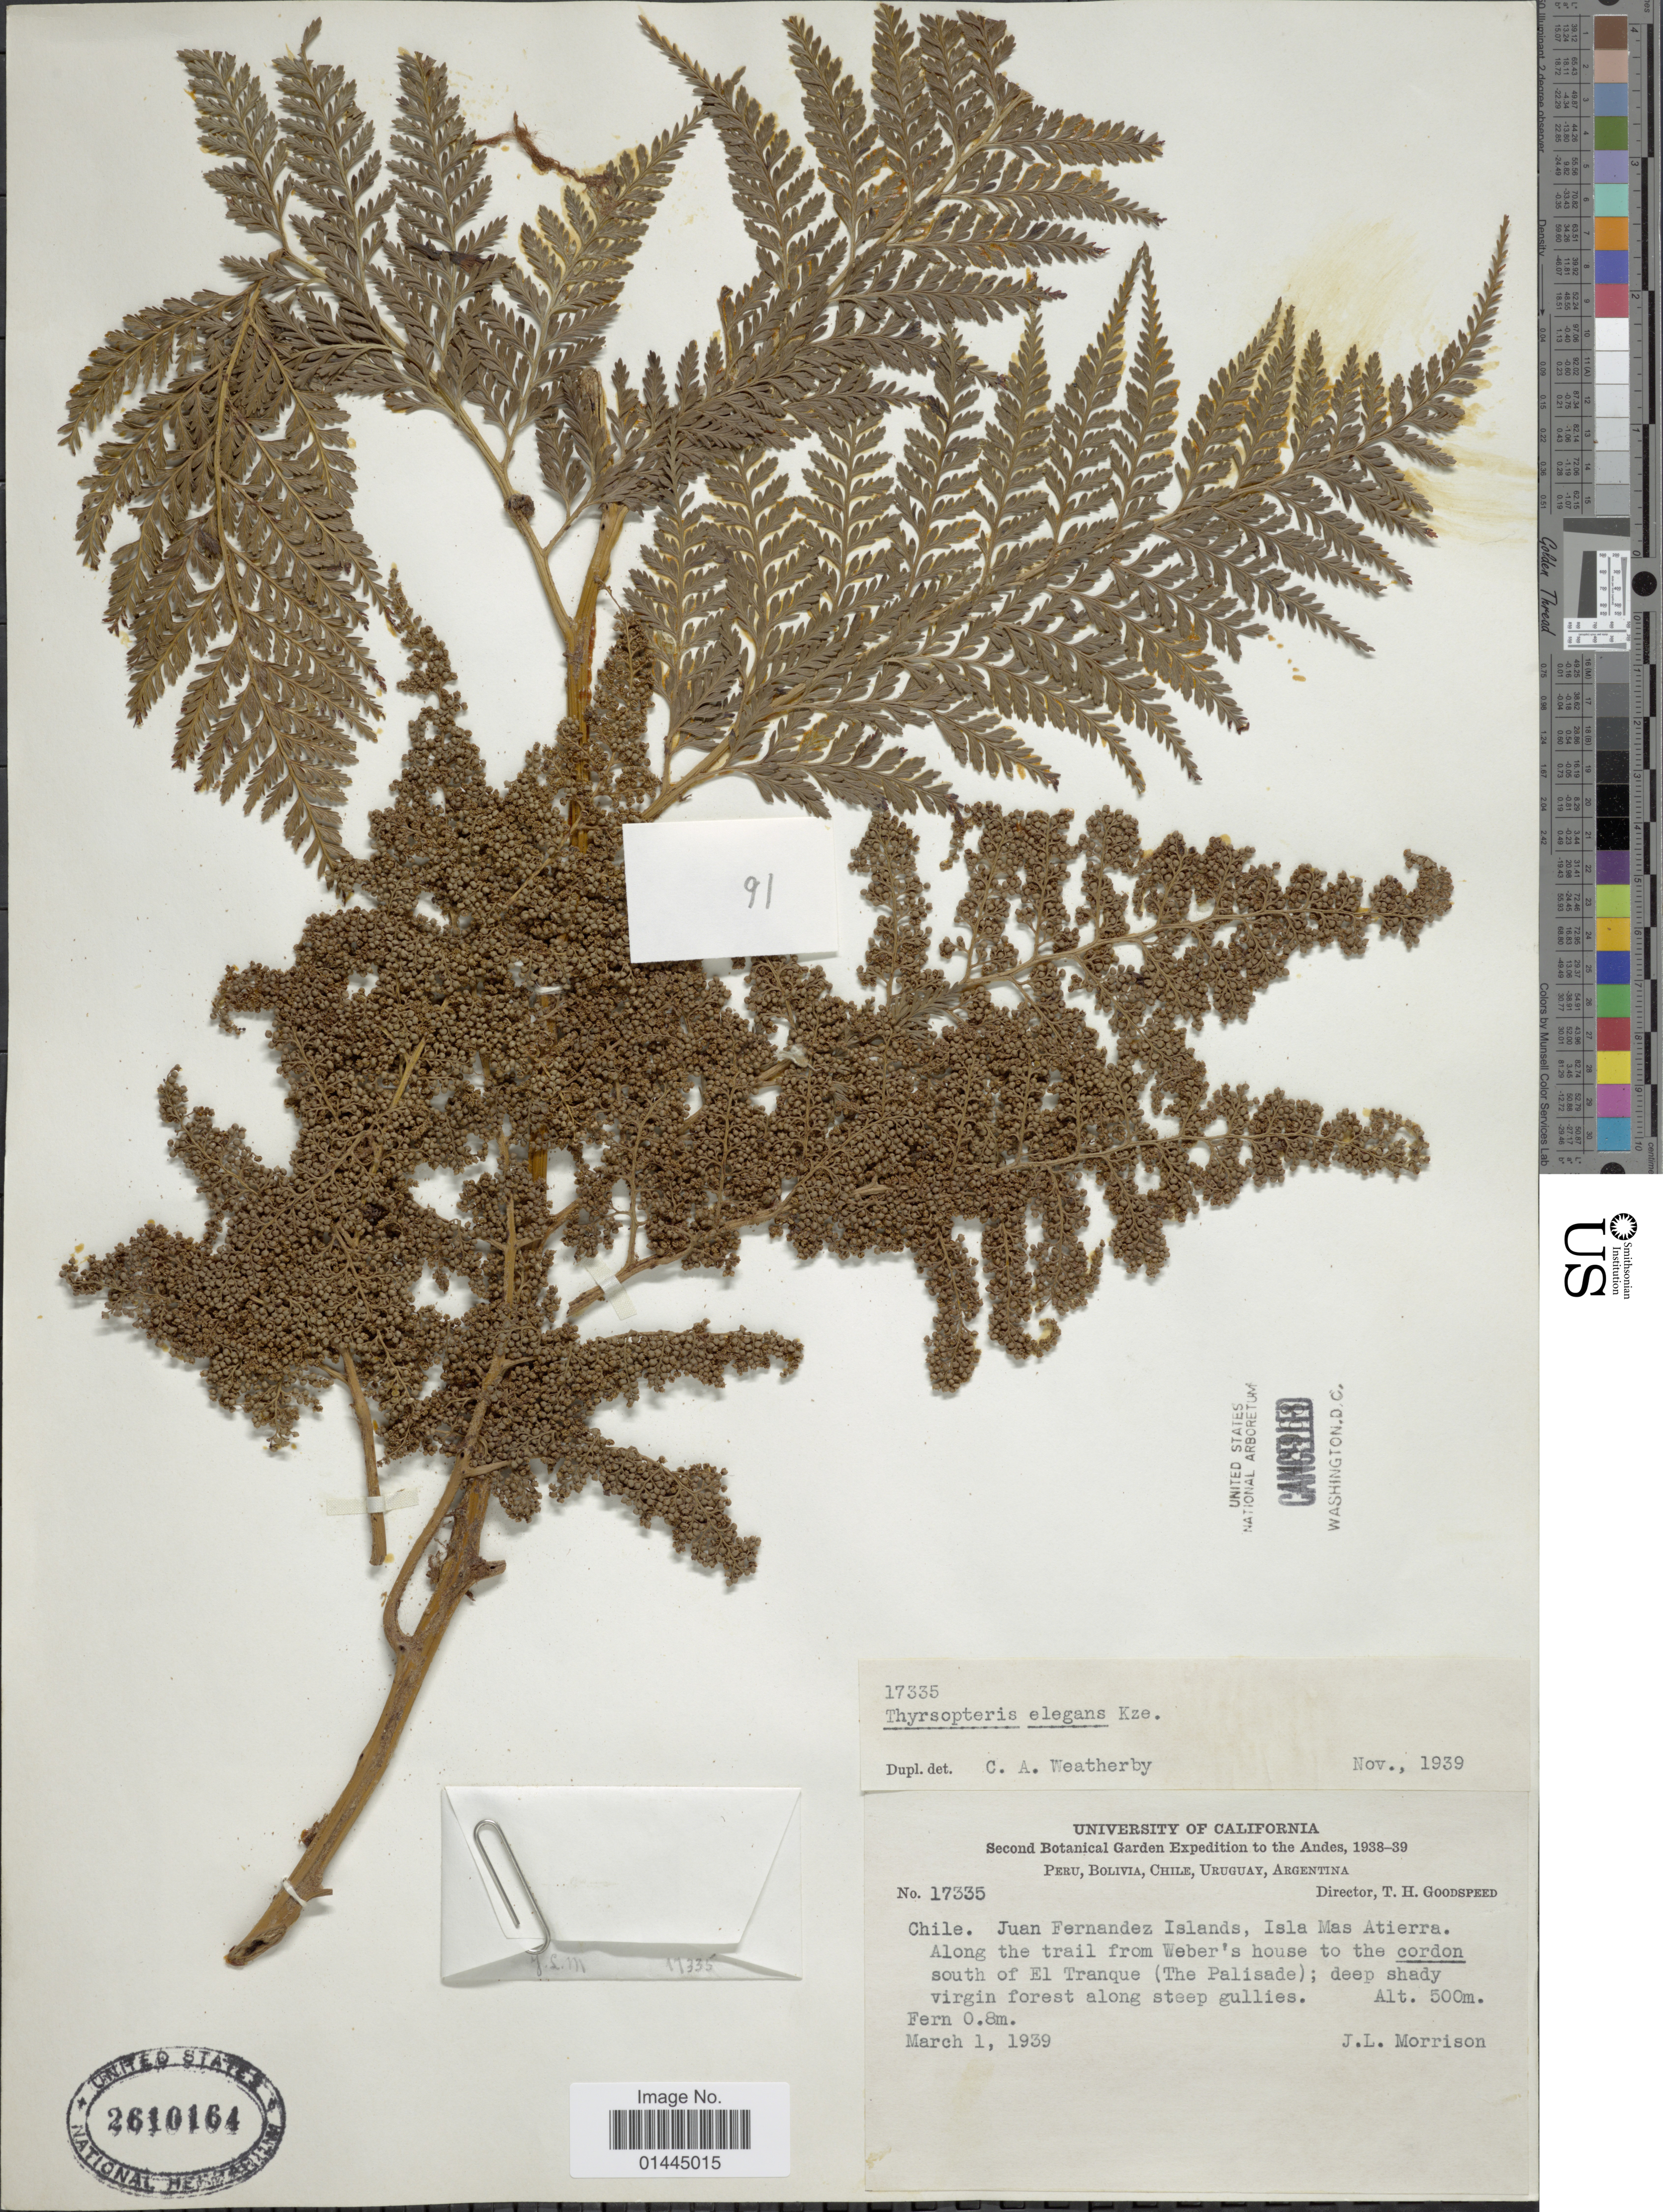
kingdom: Plantae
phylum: Tracheophyta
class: Polypodiopsida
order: Cyatheales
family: Thyrsopteridaceae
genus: Thyrsopteris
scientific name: Thyrsopteris elegans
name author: Kunze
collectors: J. Morrison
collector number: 17335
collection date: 1939-03-01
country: Chile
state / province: Valparaíso (V)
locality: Juan Fernandez Islands, Isla Mas Atierra, along the trail from Weber's house to the cordon south of El Tranque (The Palisade), virgin forest along steep gullies.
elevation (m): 500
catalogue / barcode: US 2610164